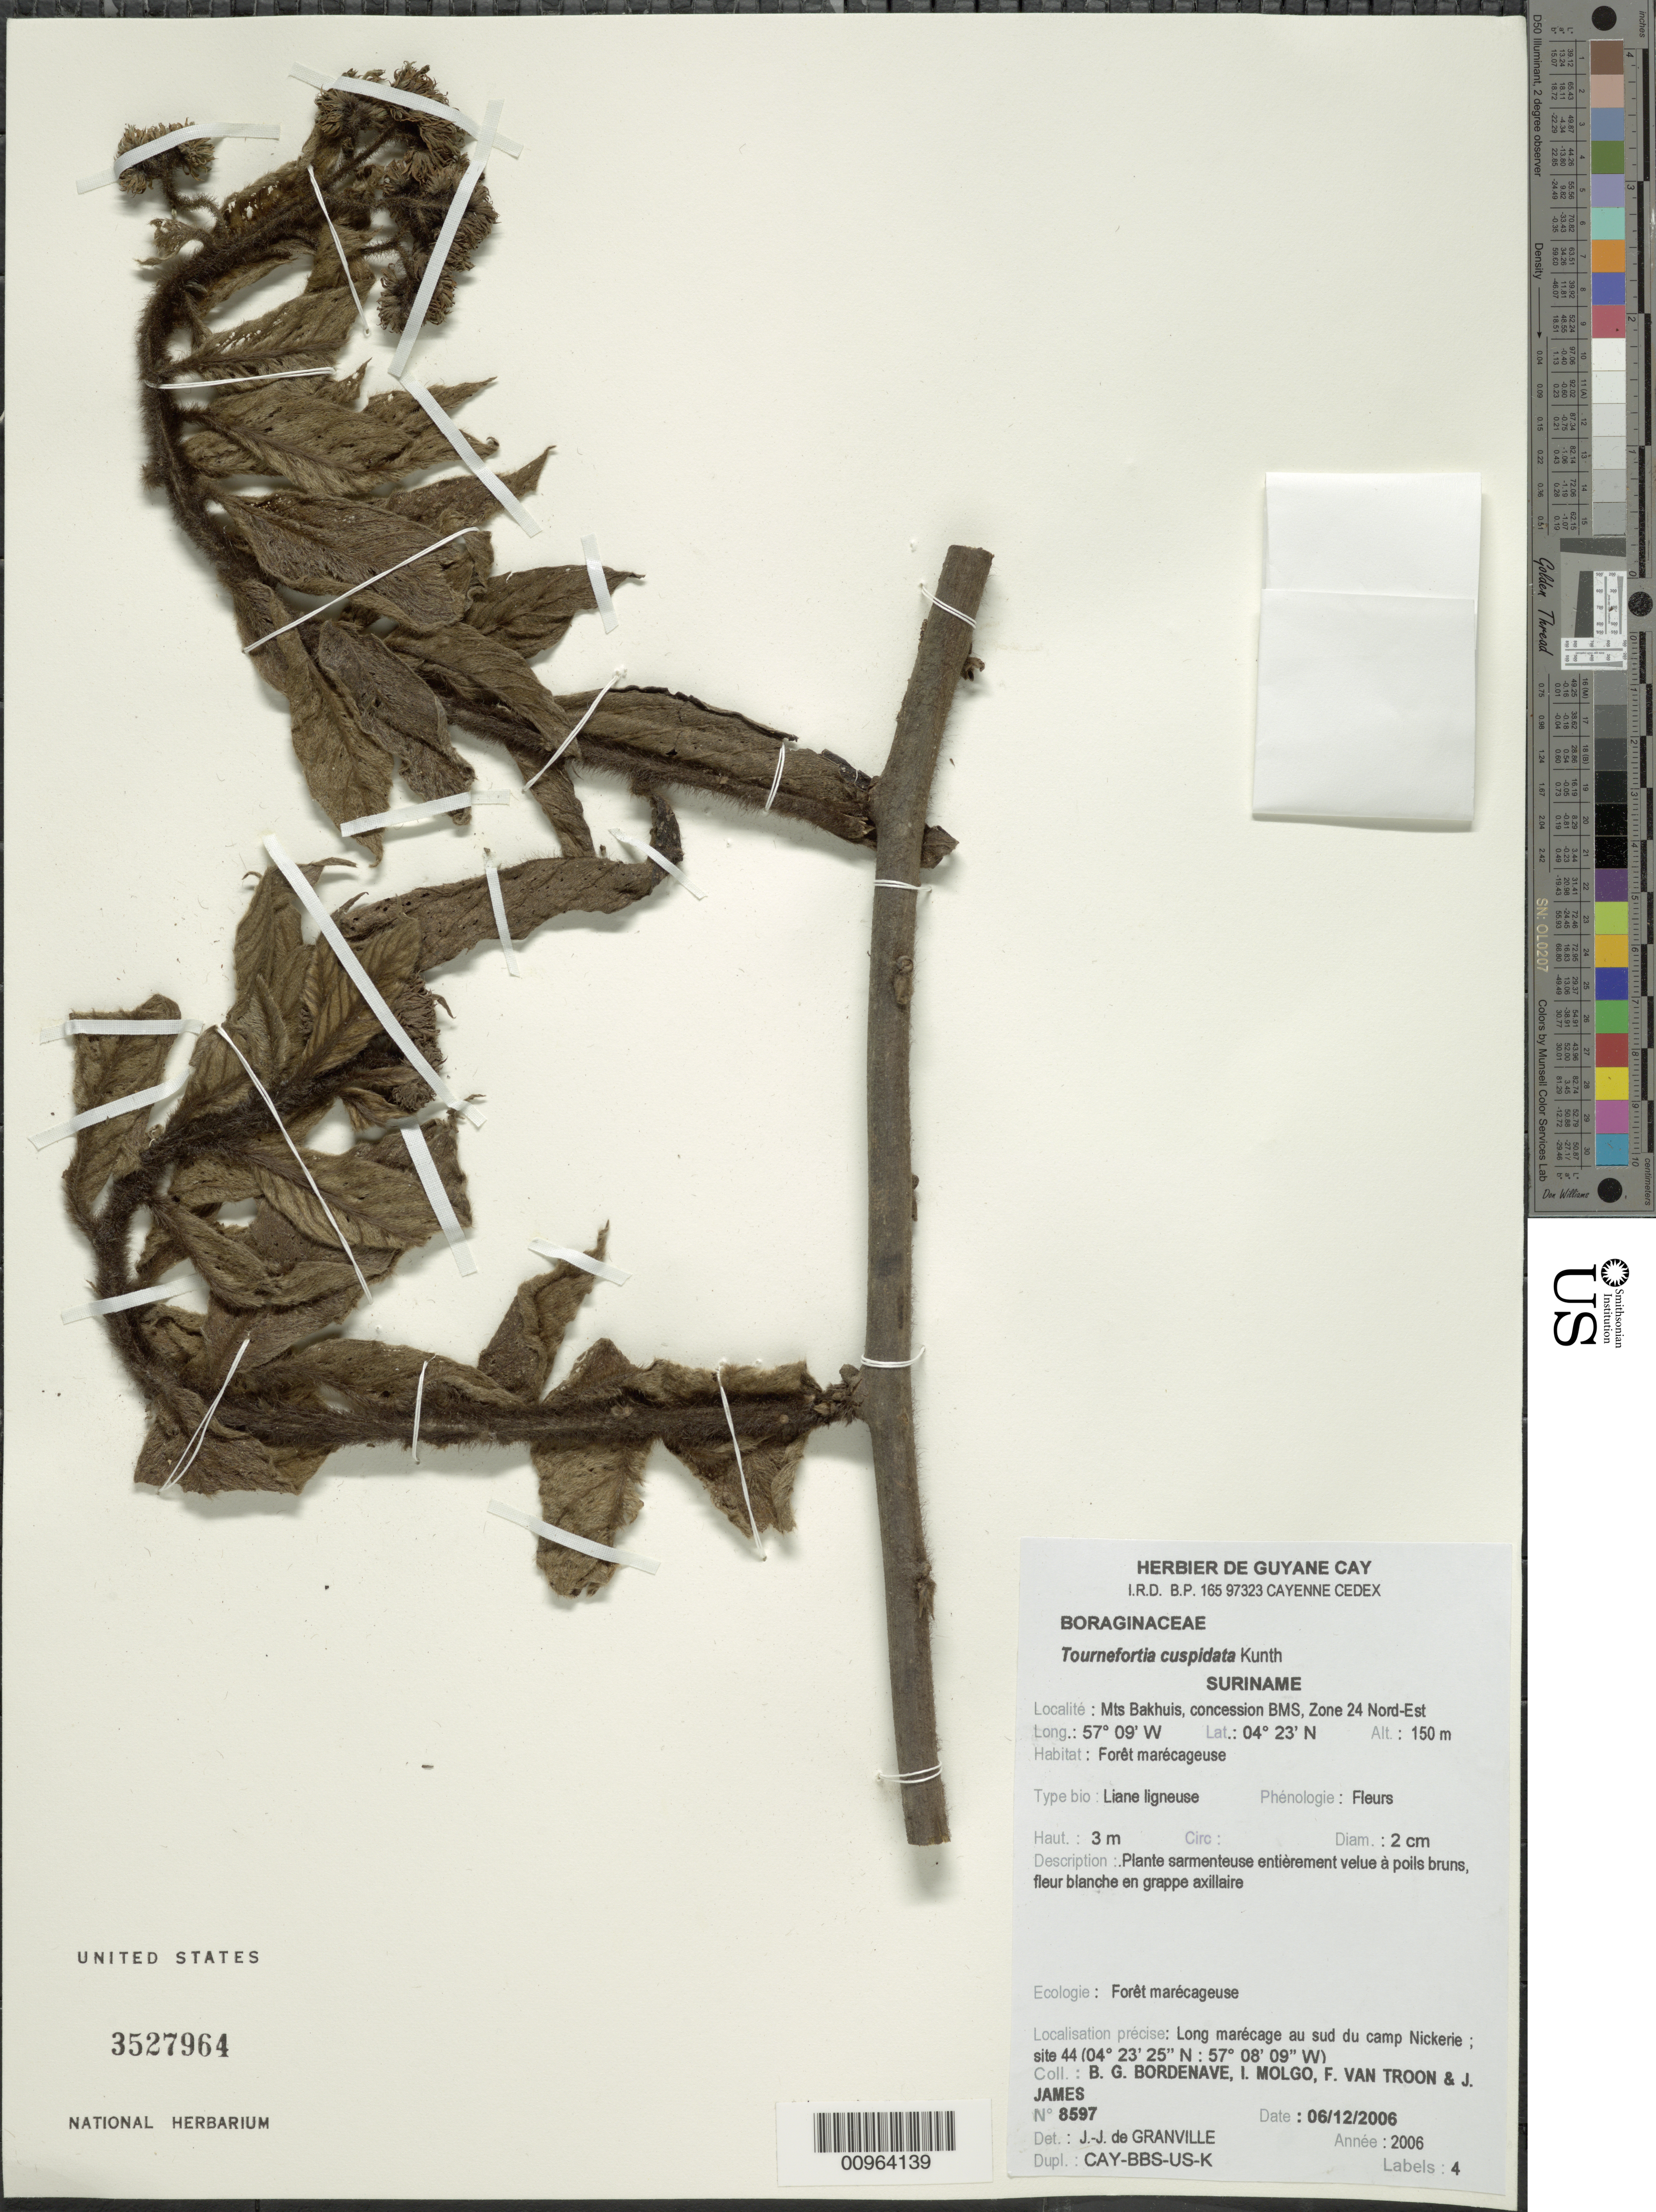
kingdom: Plantae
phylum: Tracheophyta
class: Magnoliopsida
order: Boraginales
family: Heliotropiaceae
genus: Tournefortia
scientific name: Tournefortia cuspidata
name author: Kunth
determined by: Granville, J. J. de, (CAY), Institut de Recherche pour le Developpement (IRD) (FRENCH GUIANA)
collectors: B. Bordenave, I. Molgo, F. Van Troon & J. James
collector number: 8597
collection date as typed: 6-Dec-06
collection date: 2006-12-06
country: Suriname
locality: Mts Bakhuis, concession BMS: Zone 24, Nord-Est. Long marecage au sud du camp Nickerie: site 44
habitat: Foret marecageuse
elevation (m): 150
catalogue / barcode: US 3527964